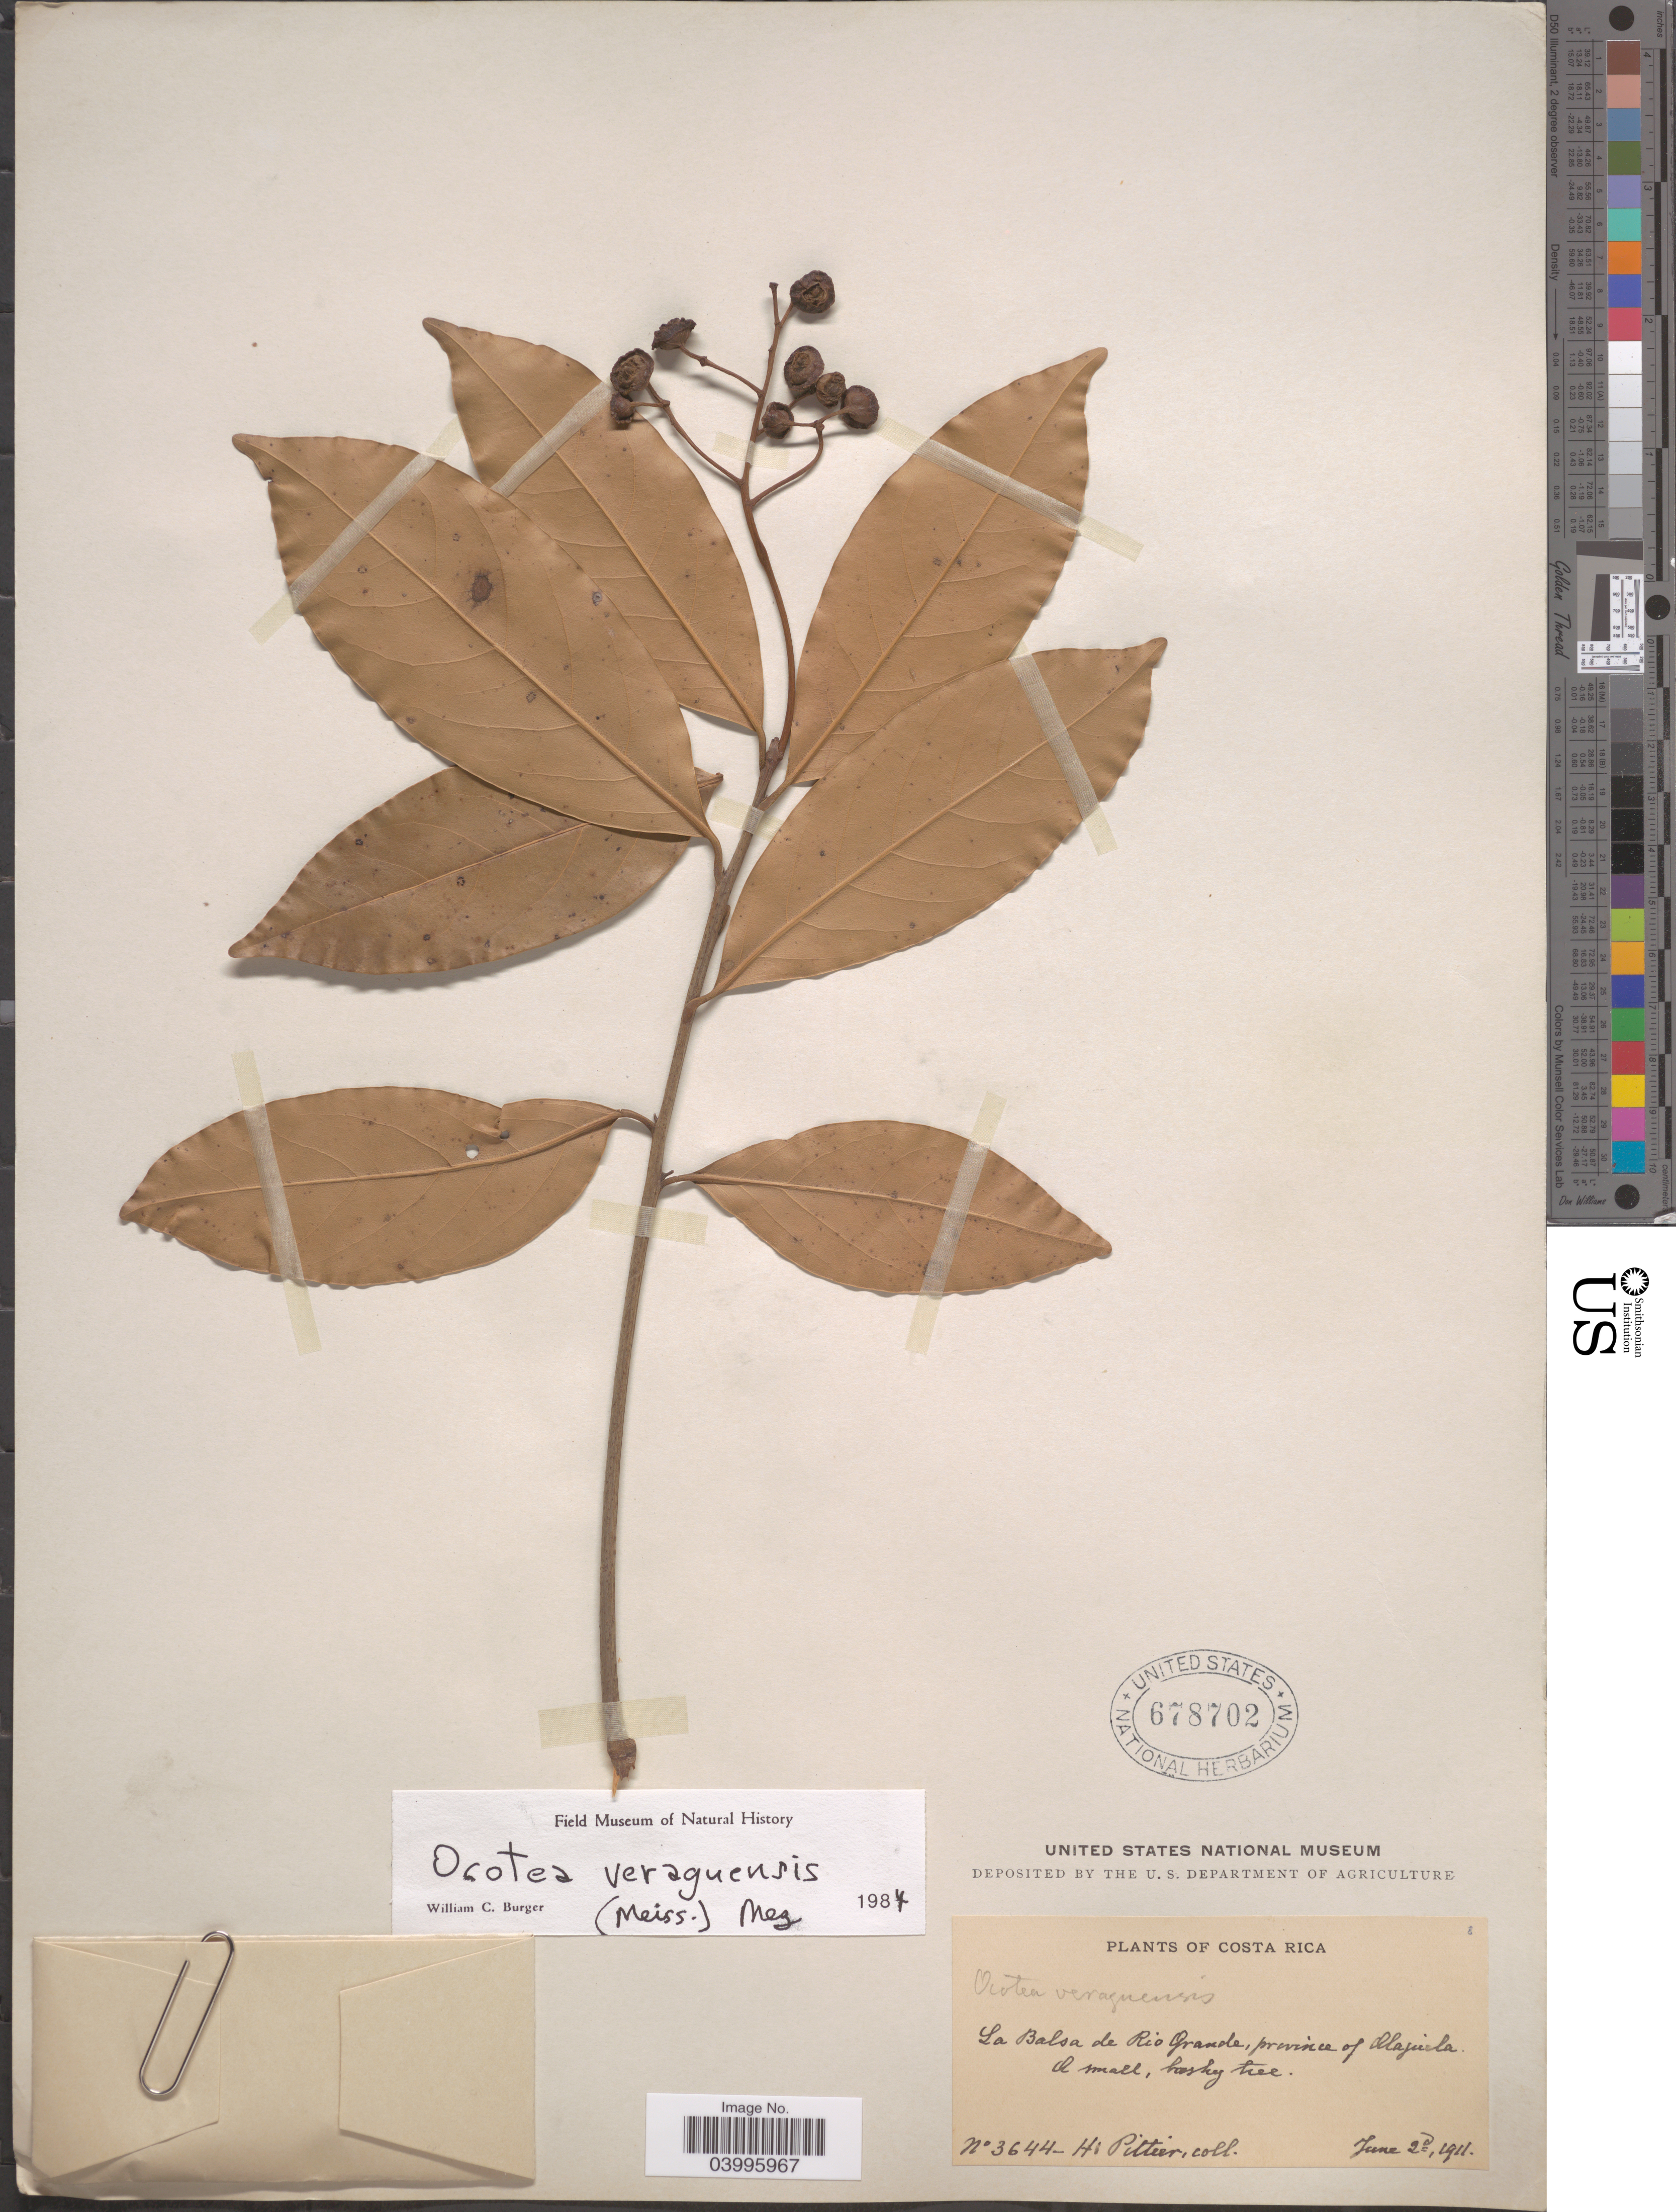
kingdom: Plantae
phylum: Tracheophyta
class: Magnoliopsida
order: Laurales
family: Lauraceae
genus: Ocotea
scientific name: Ocotea veraguensis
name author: (Meisn.) Mez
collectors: H. F. Pittier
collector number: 3644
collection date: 1911-06-02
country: Costa Rica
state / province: Alajuela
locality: La Balsa de Rio Grande.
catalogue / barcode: US 678702